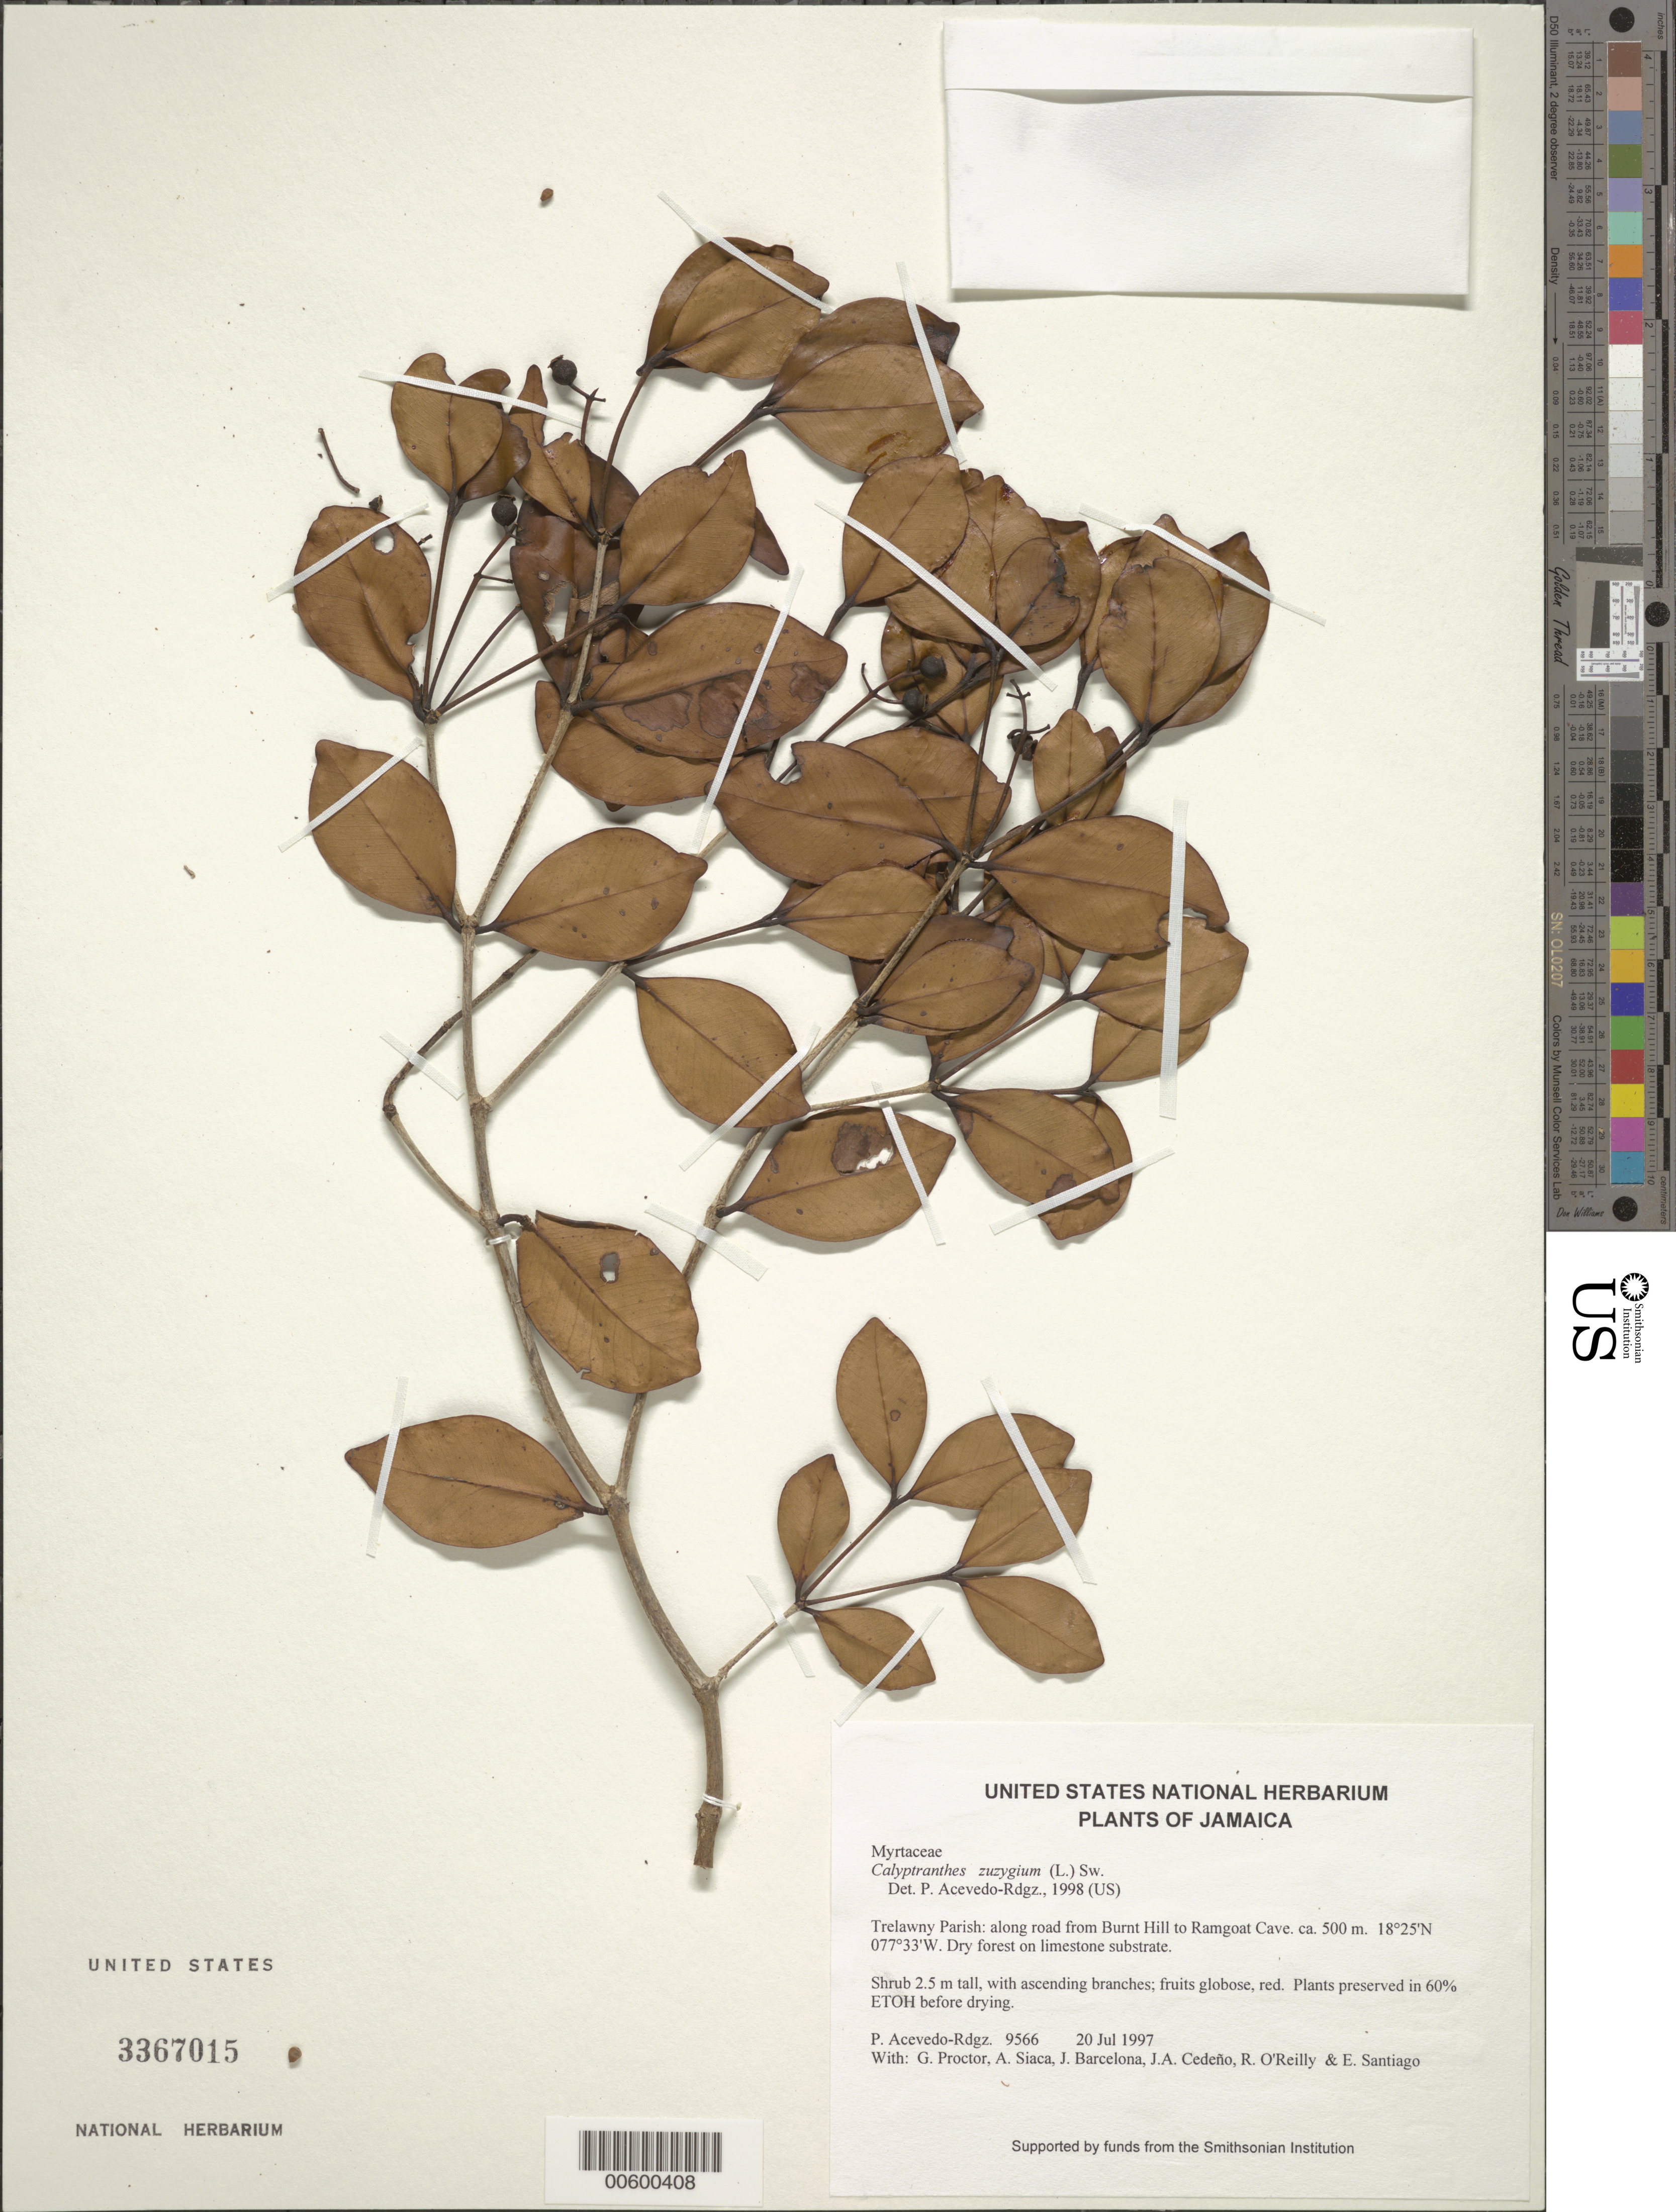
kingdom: Plantae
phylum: Tracheophyta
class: Magnoliopsida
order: Myrtales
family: Myrtaceae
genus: Myrcia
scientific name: Myrcia zuzygium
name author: (L.) A.R. Lourenço & E. Lucas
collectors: P. Acevedo-Rodr., G. R. Proctor, A. Siaca, J. Barcelona, J. A. Cedeño M. & R. O'Reilly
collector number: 9566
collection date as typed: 20 Jul 1997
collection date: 1997-07-20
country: Jamaica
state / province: Trelawny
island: Jamaica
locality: Trelawny Parish: along road from Burnt Hill to Ramgoat Cave.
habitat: Dry forest on limestone substrate.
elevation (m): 500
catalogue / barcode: US 3367015